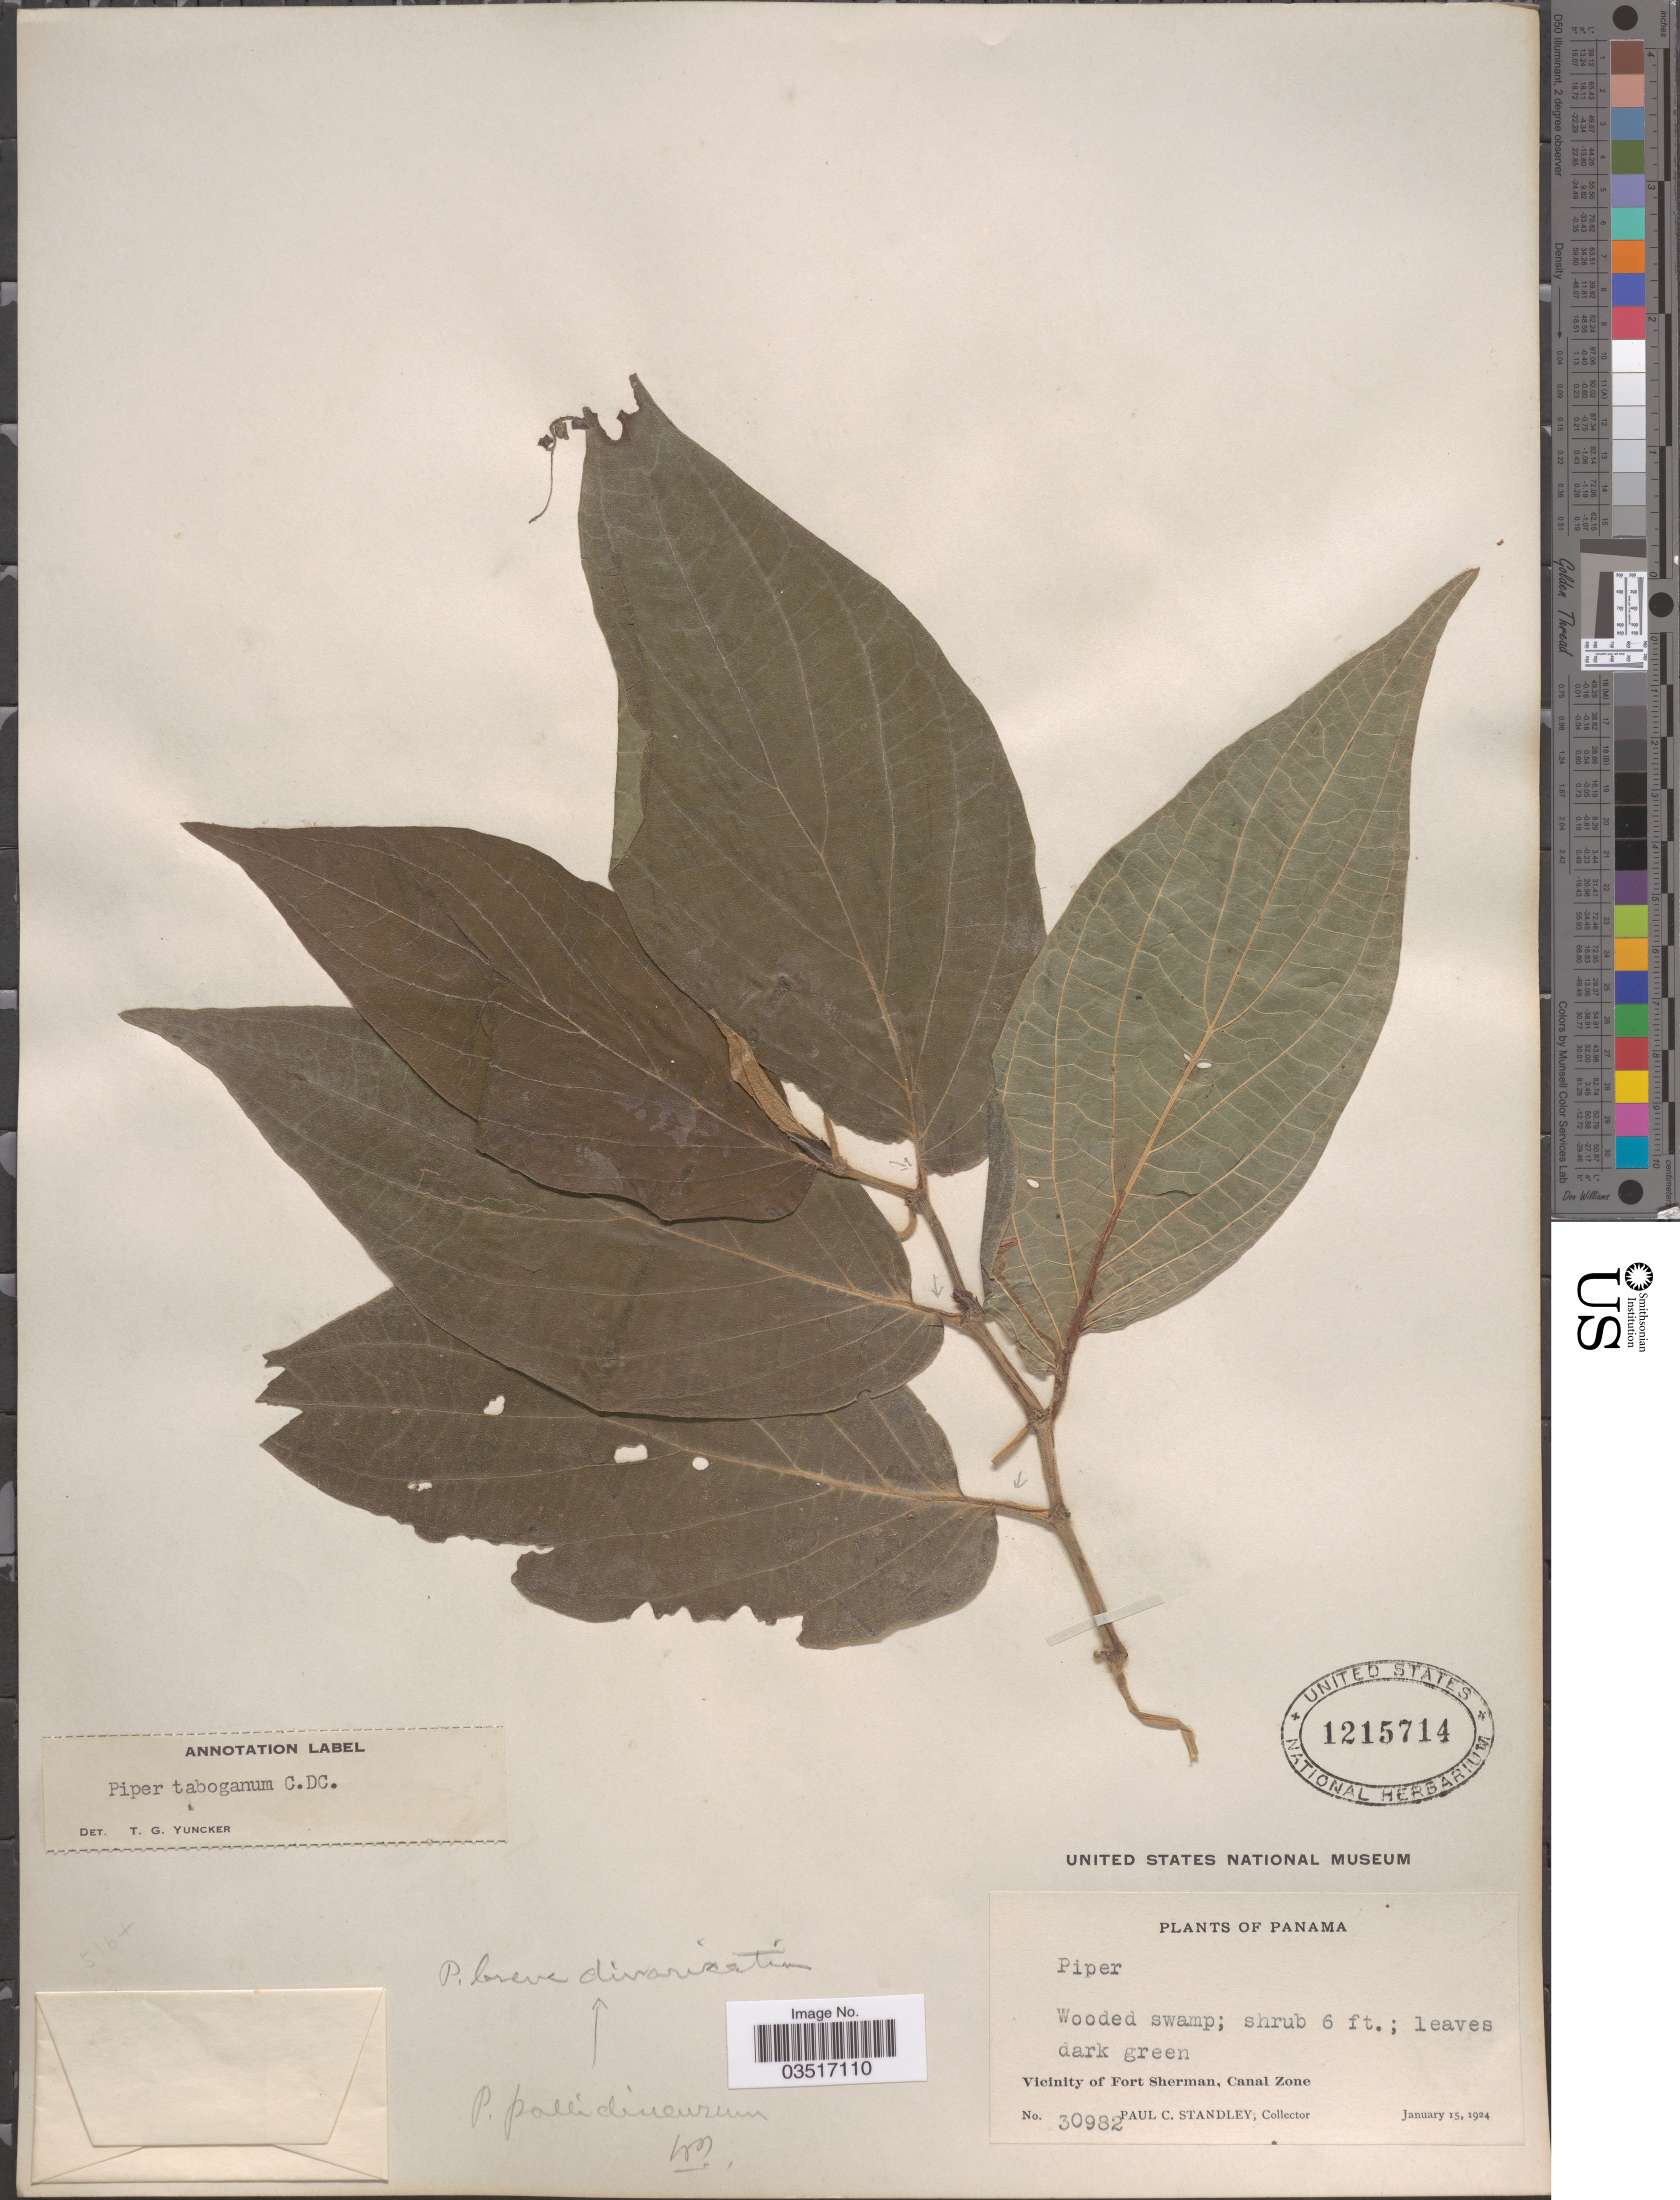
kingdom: Plantae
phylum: Tracheophyta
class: Magnoliopsida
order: Piperales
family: Piperaceae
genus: Piper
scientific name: Piper taboganum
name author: C. DC.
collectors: P. C. Standley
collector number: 30982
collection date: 1924-01-15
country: Panama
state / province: Colón / Panamá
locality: Vicinity of Fort Sherman, Canal Zone.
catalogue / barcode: US 1215714